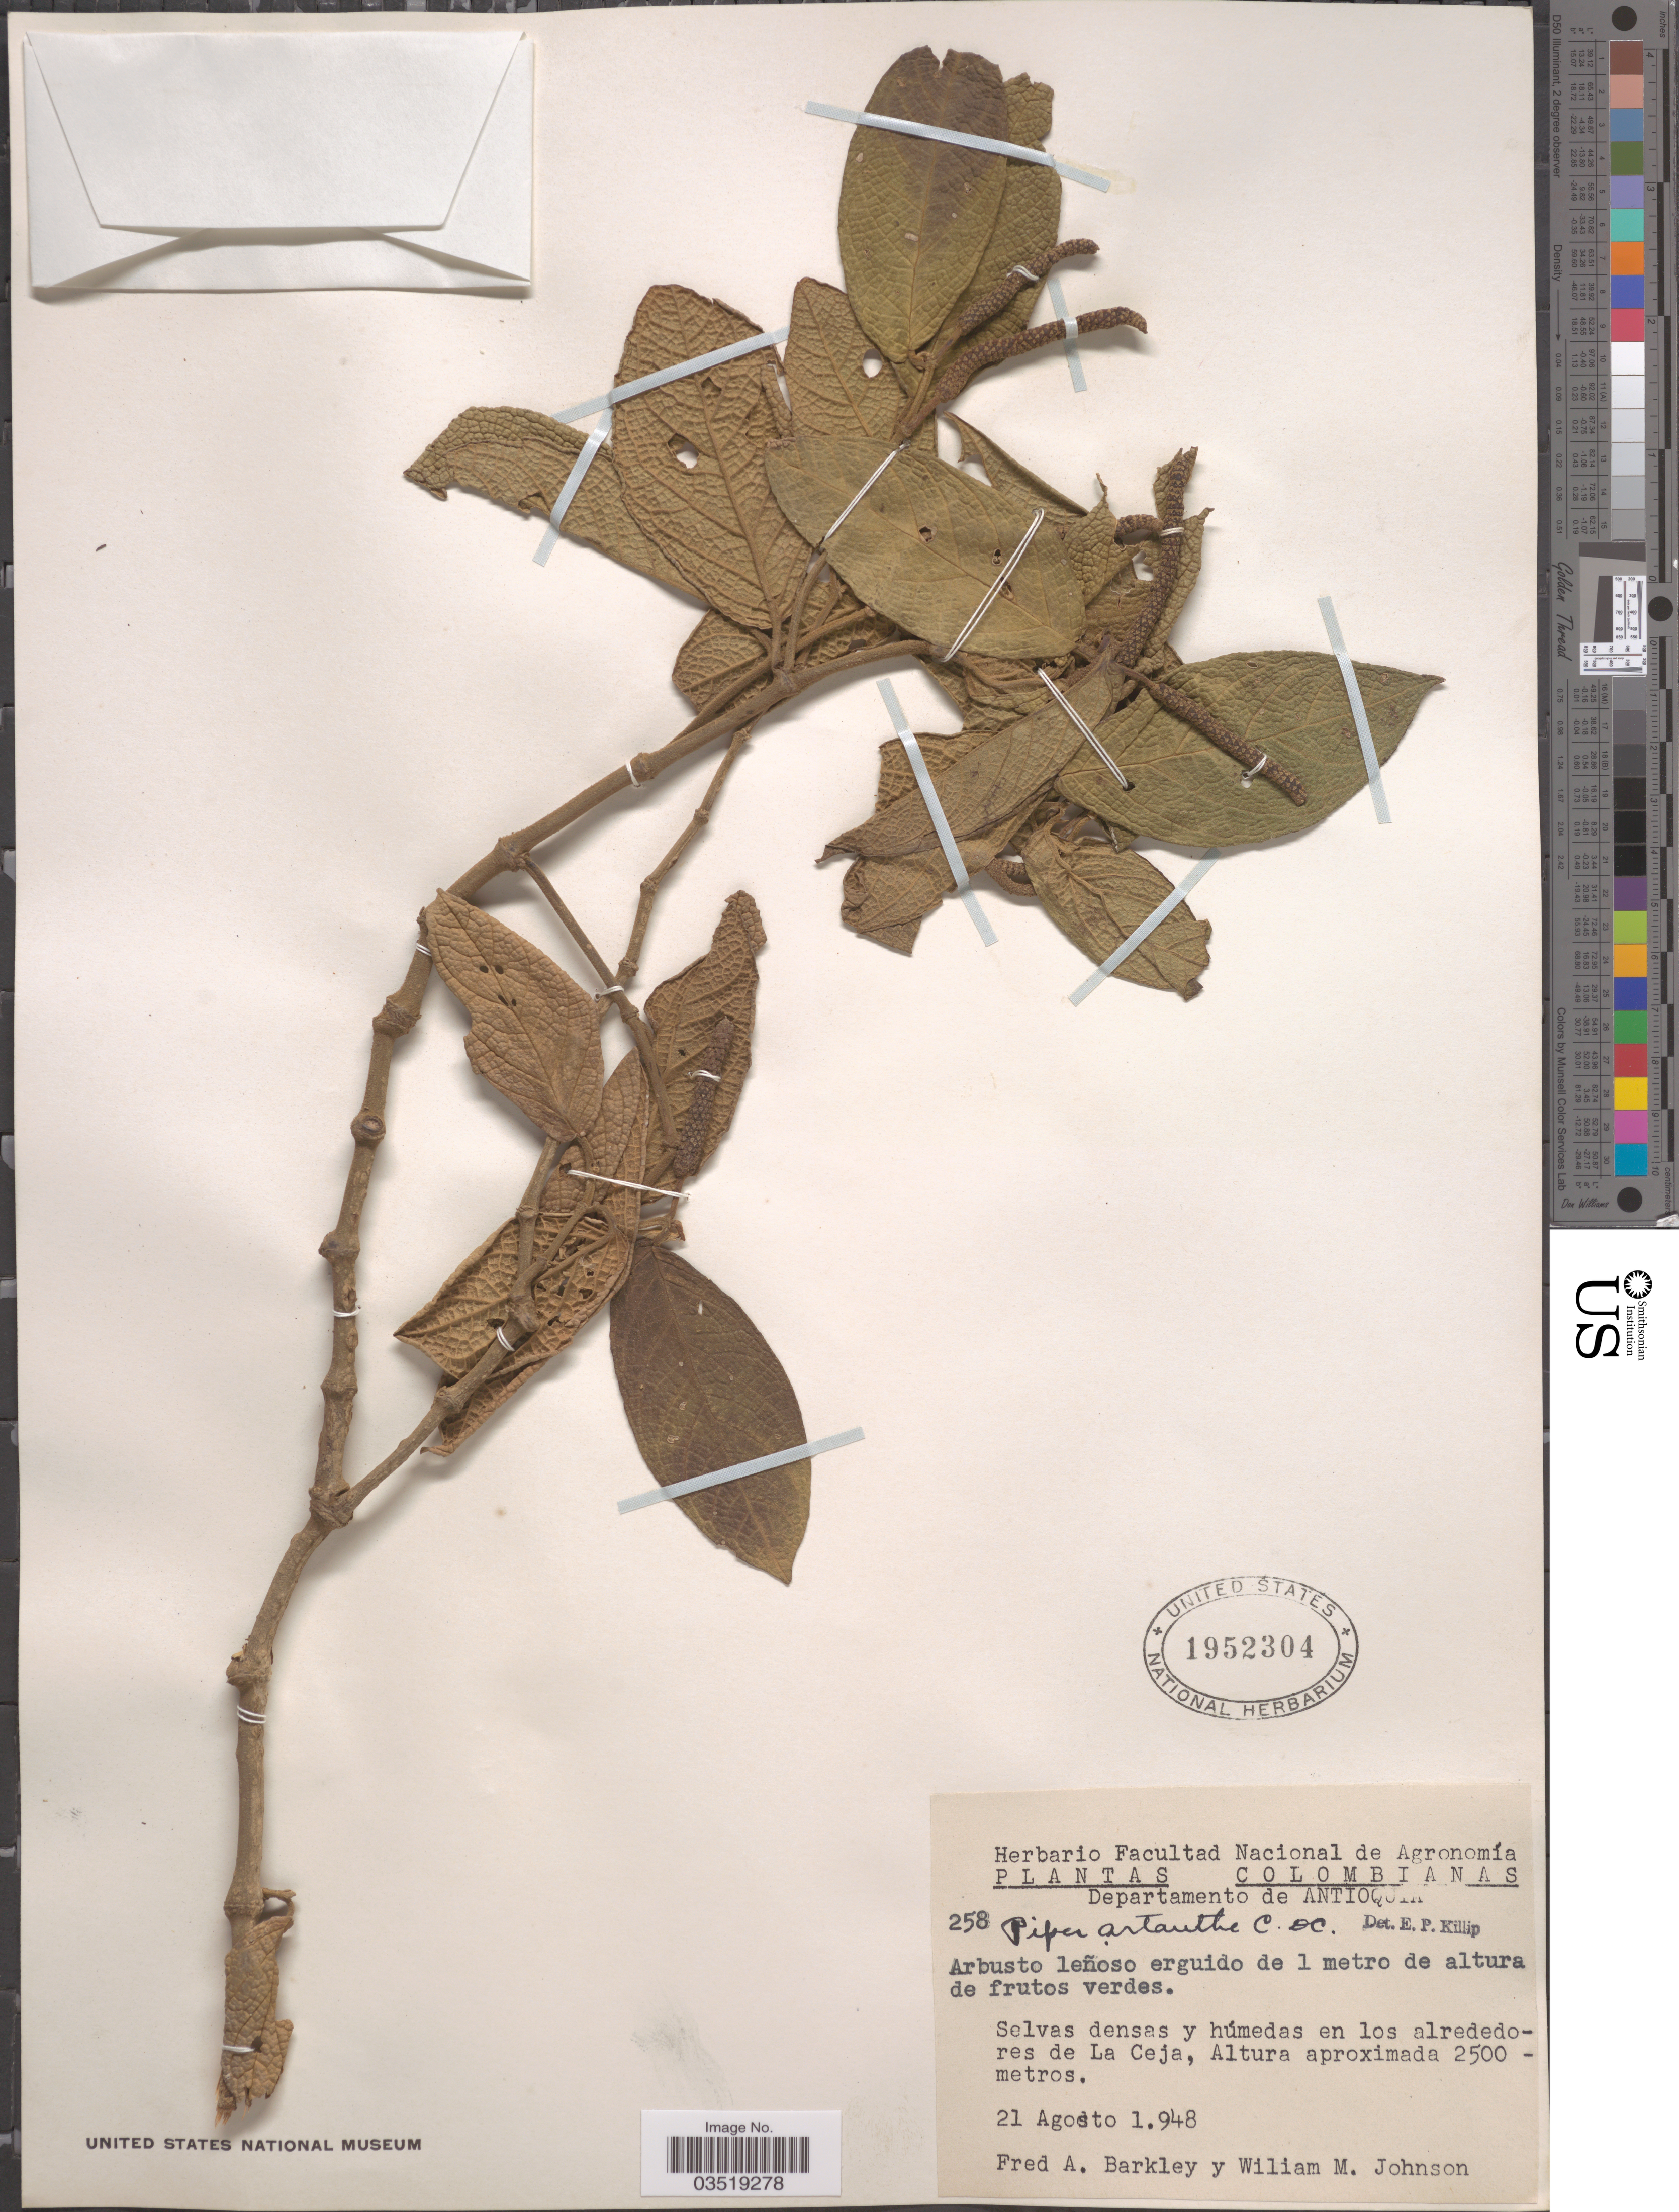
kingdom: Plantae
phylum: Tracheophyta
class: Magnoliopsida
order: Piperales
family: Piperaceae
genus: Piper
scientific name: Piper artanthe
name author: C. DC.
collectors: F. A. Barkley & W. M. Johnson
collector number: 258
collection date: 1948-08-21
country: Colombia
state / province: Antioquia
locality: Departamento de Antioquia. Selvas densas y húmedas en los alrededores de La Ceja.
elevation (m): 2500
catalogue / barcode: US 1952304